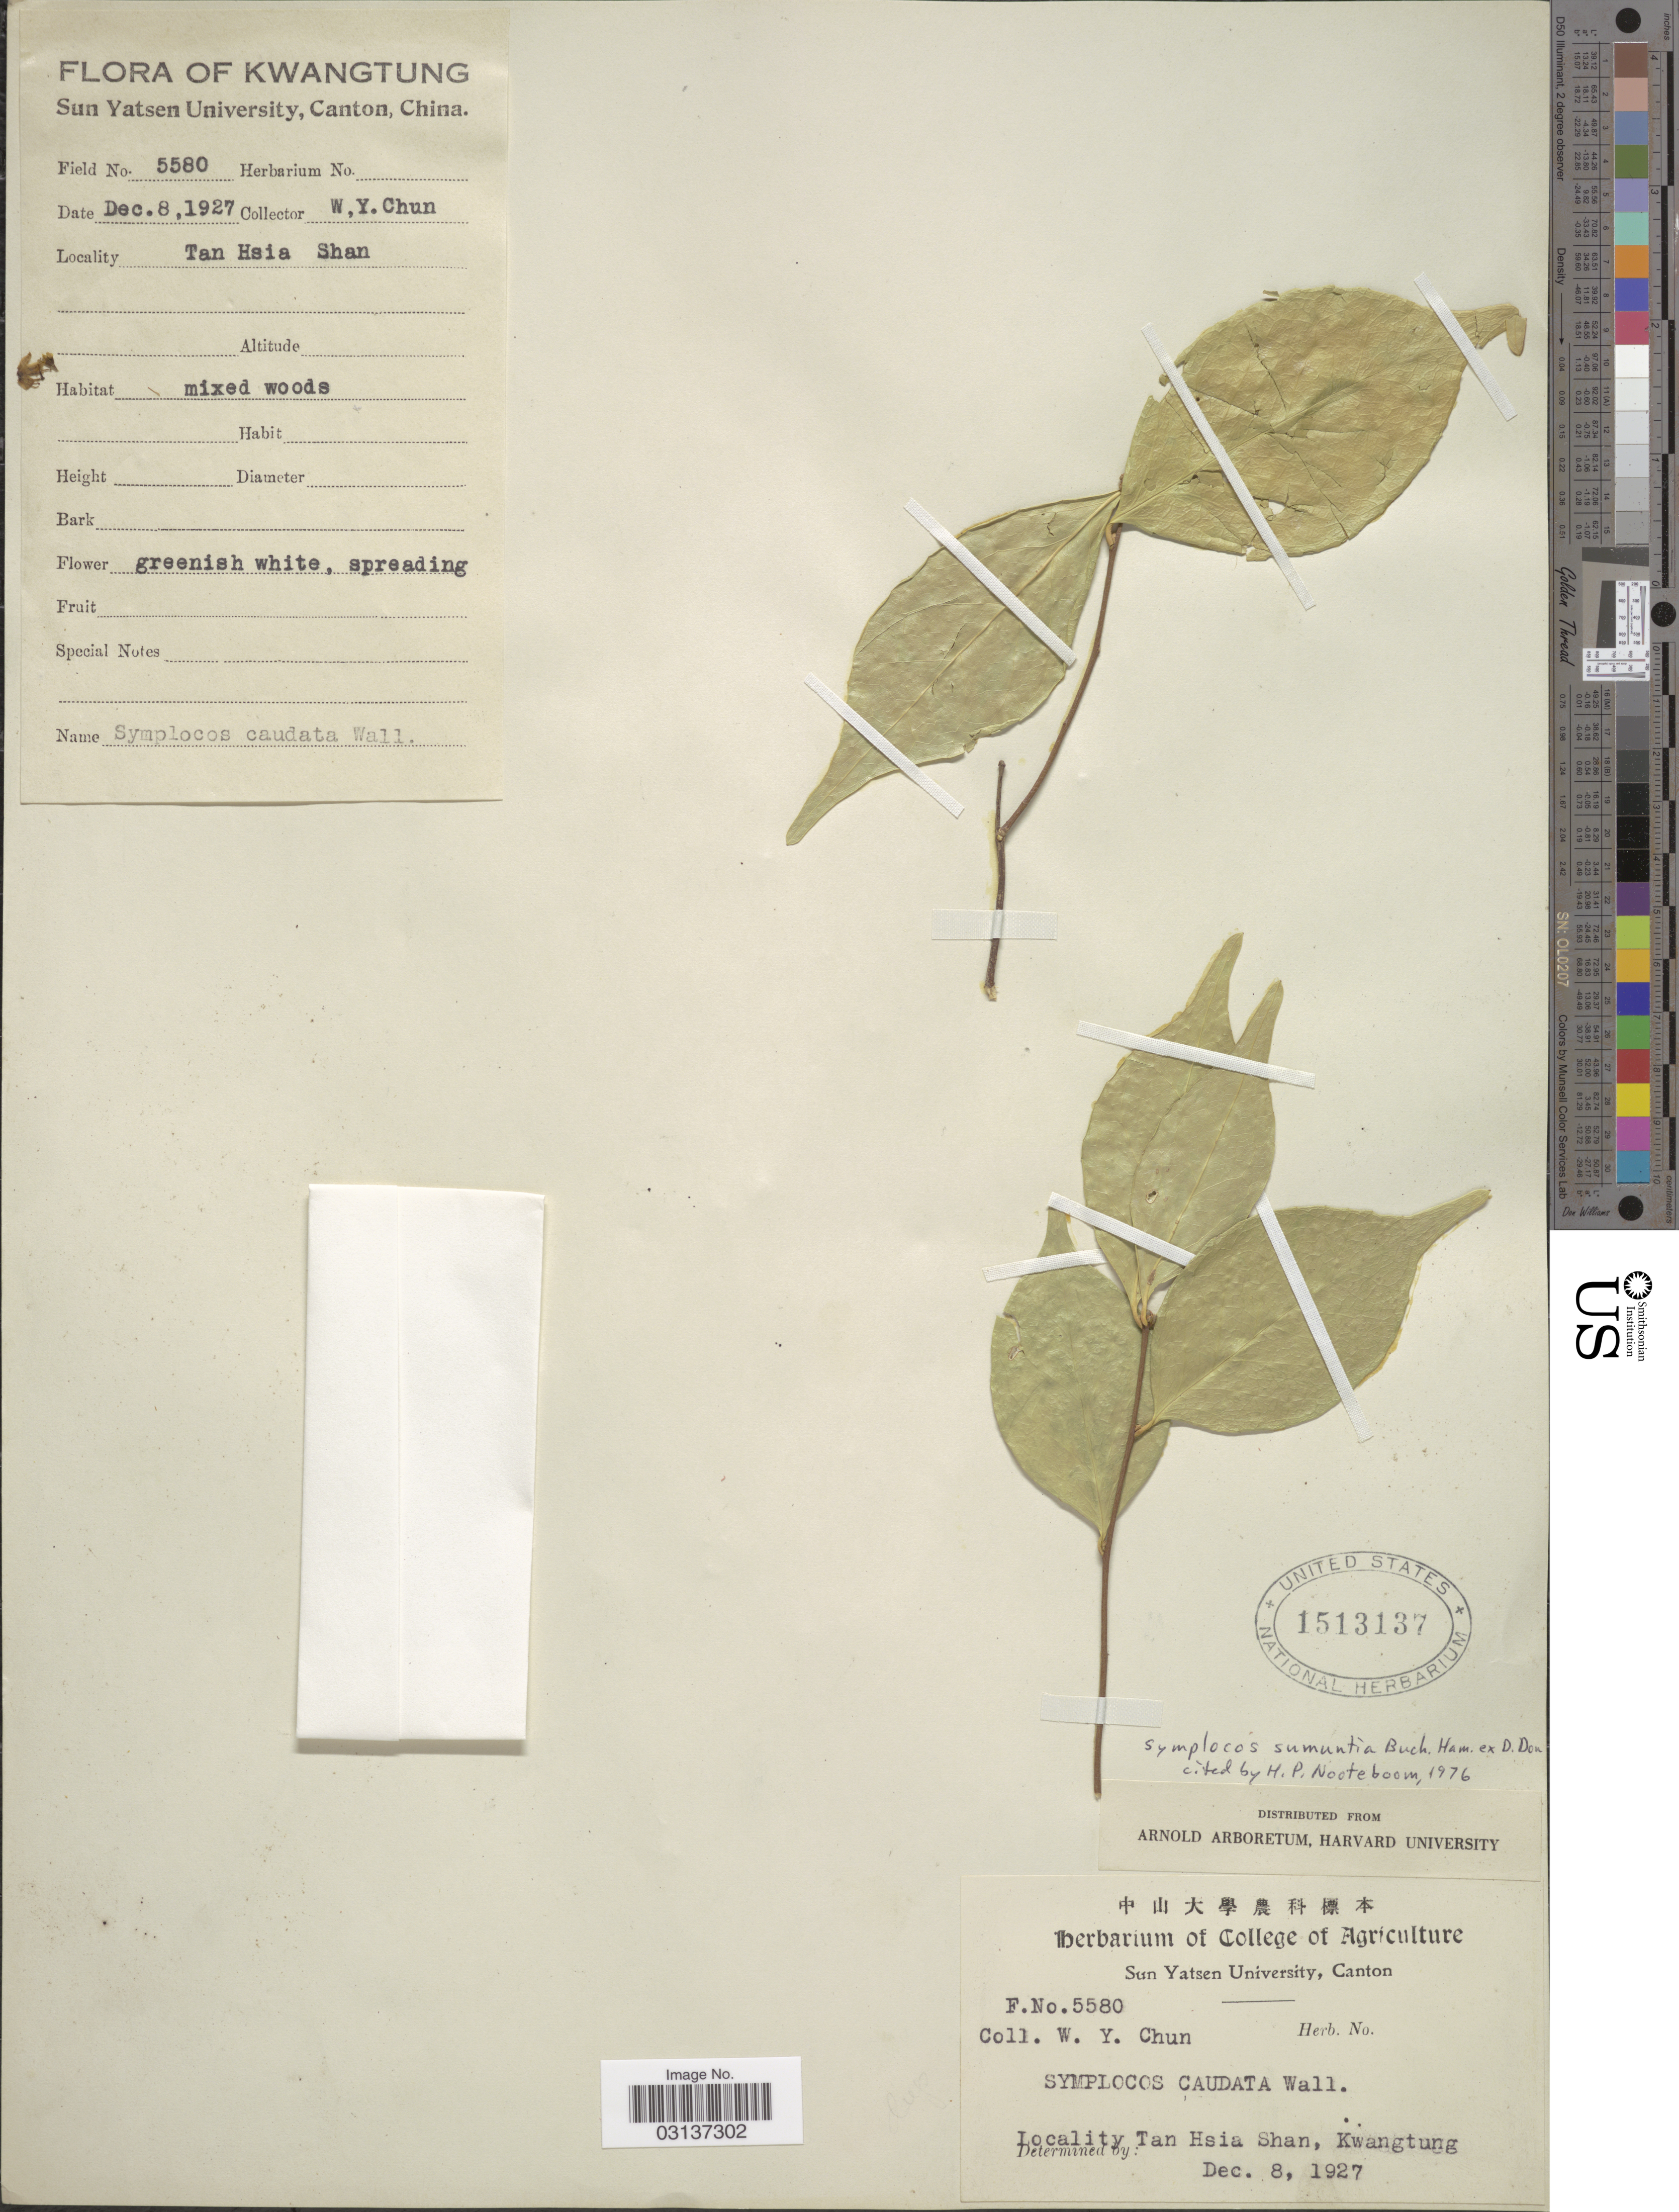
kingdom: Plantae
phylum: Tracheophyta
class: Magnoliopsida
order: Ericales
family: Symplocaceae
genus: Symplocos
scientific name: Symplocos sumuntia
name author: Buch.-Ham. ex D. Don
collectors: W. Y. Chun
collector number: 5580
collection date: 1927-12-08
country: China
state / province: Guangdong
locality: Tan Hsia Shan, Kwangtung.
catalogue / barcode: US 1513137